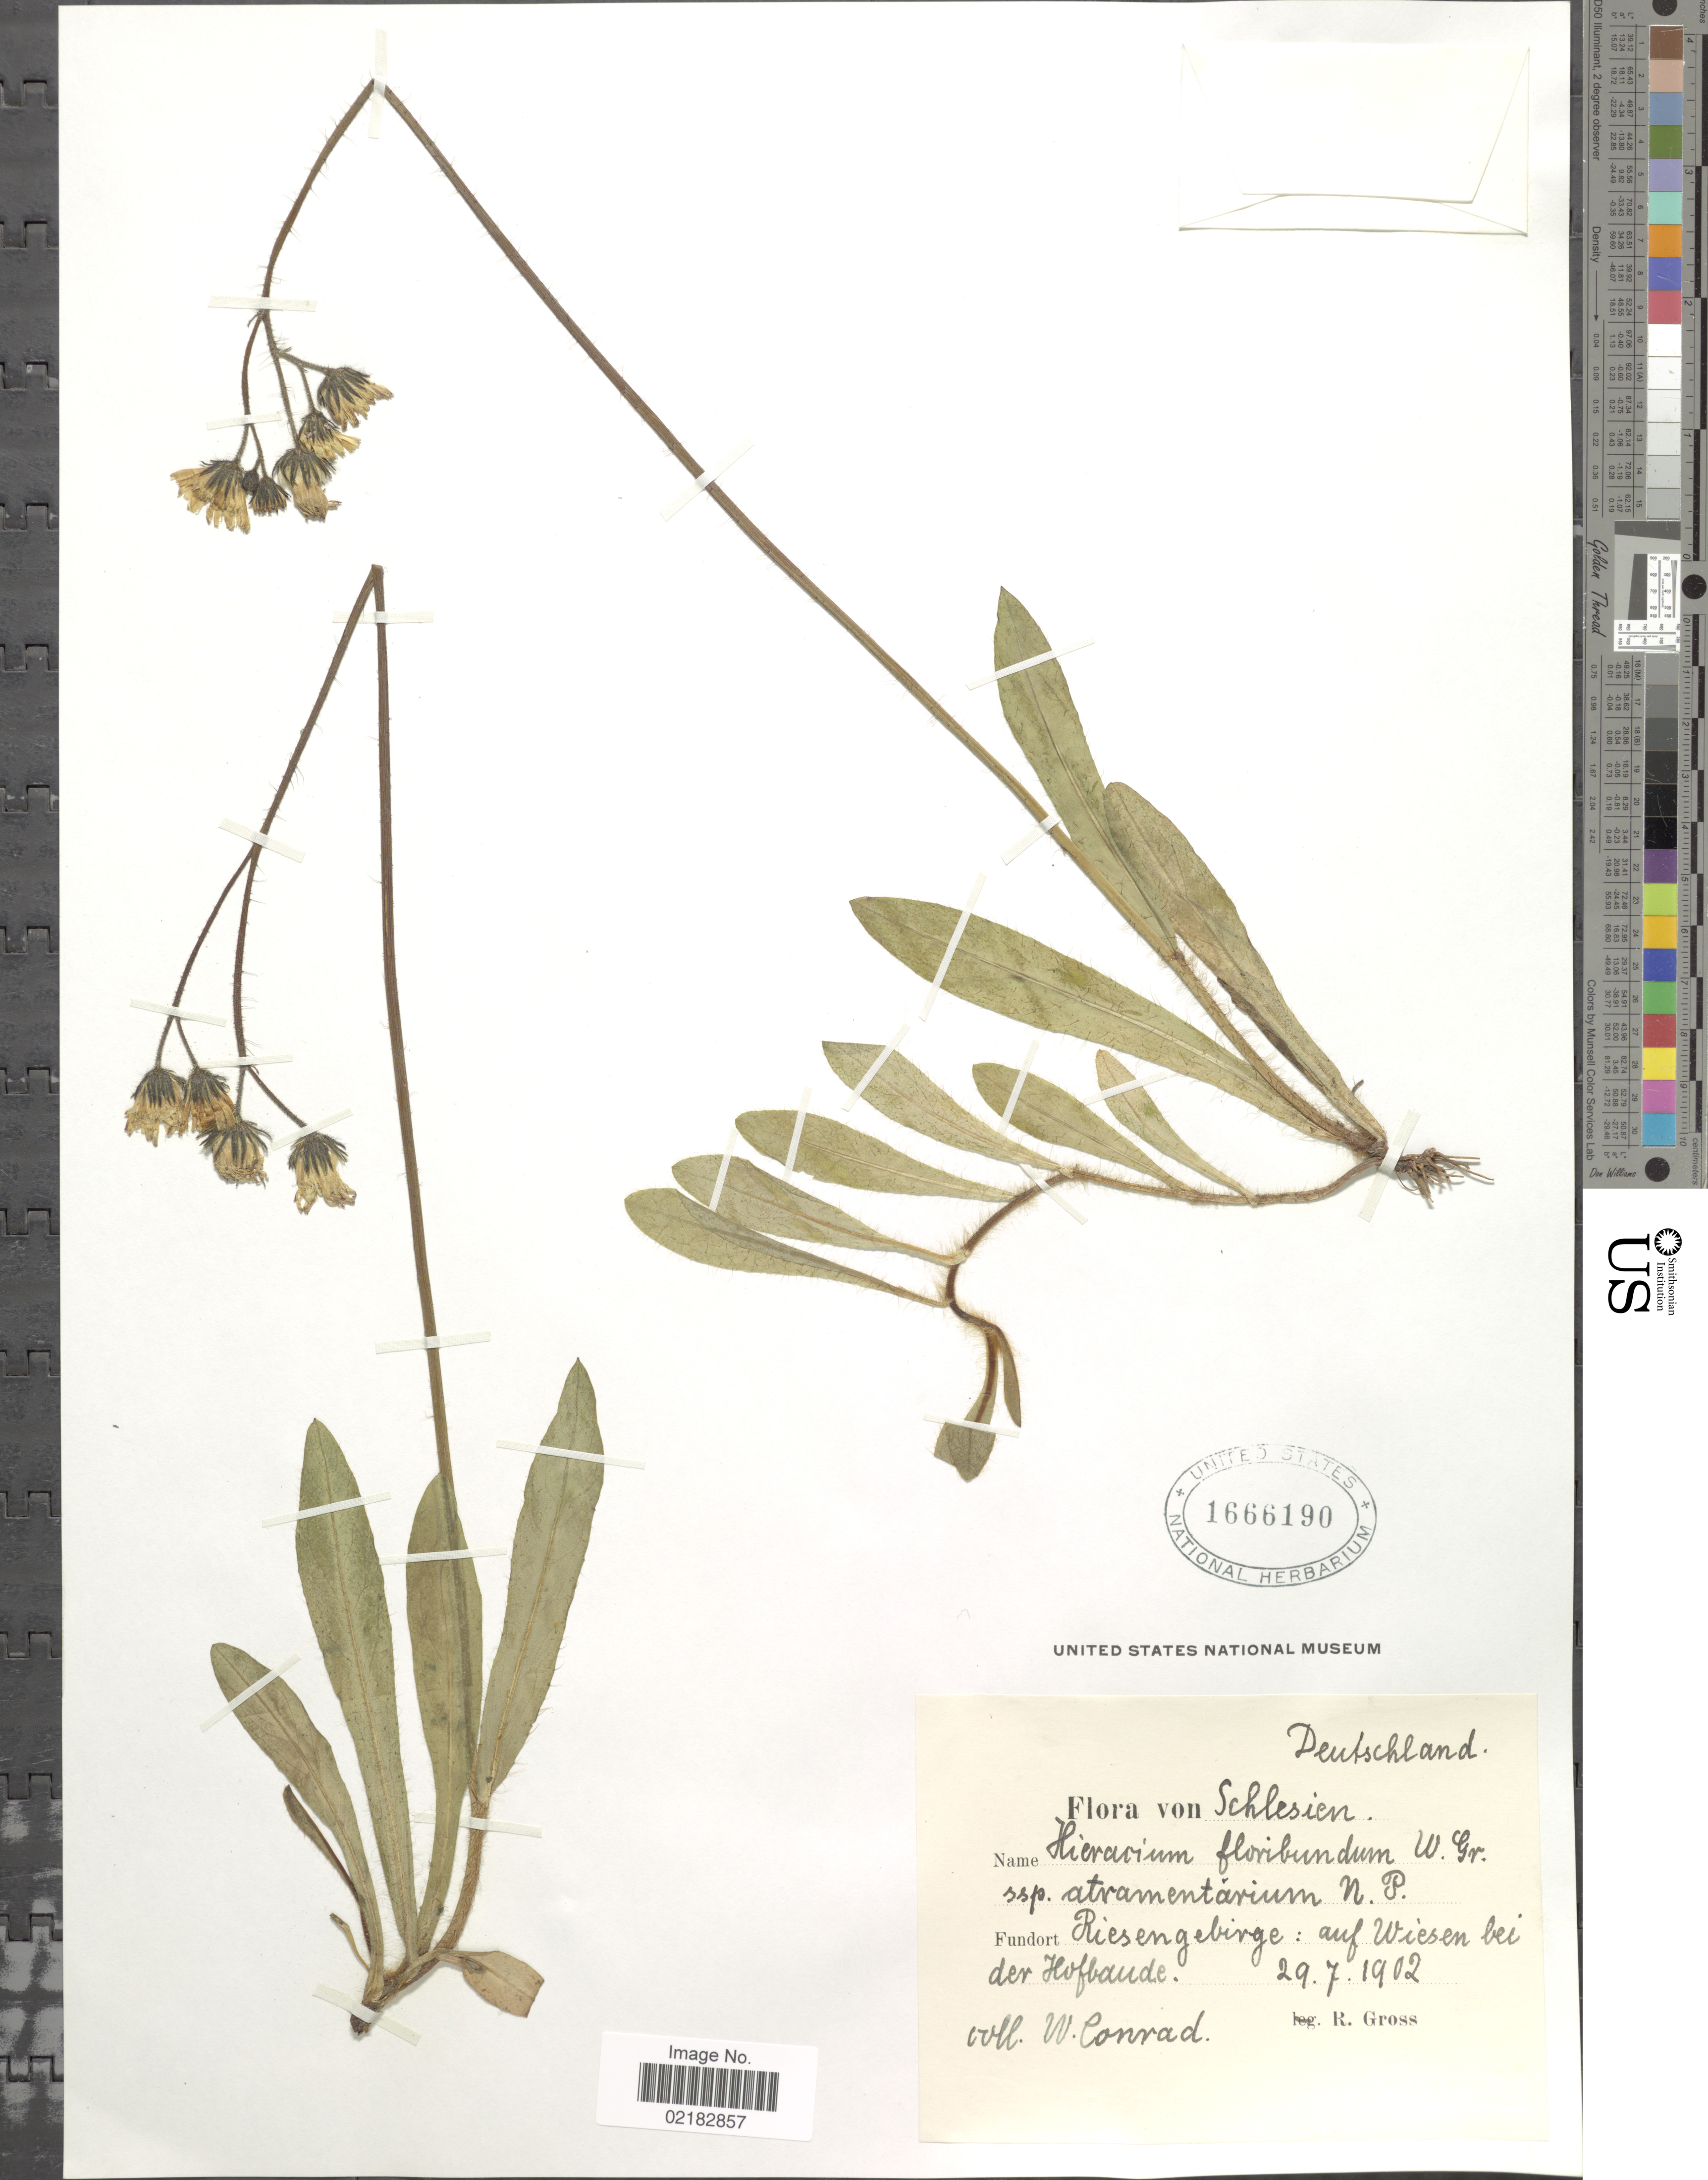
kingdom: Plantae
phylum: Tracheophyta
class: Magnoliopsida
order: Asterales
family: Asteraceae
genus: Pilosella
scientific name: Pilosella floribunda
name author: (Wimm. & Grab.) Fr. a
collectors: W. Conrad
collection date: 1902-07-29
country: Germany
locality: Schlesien, Riesengebirge: Auf Wiesen bei der Hofbaude.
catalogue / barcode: US 1666190